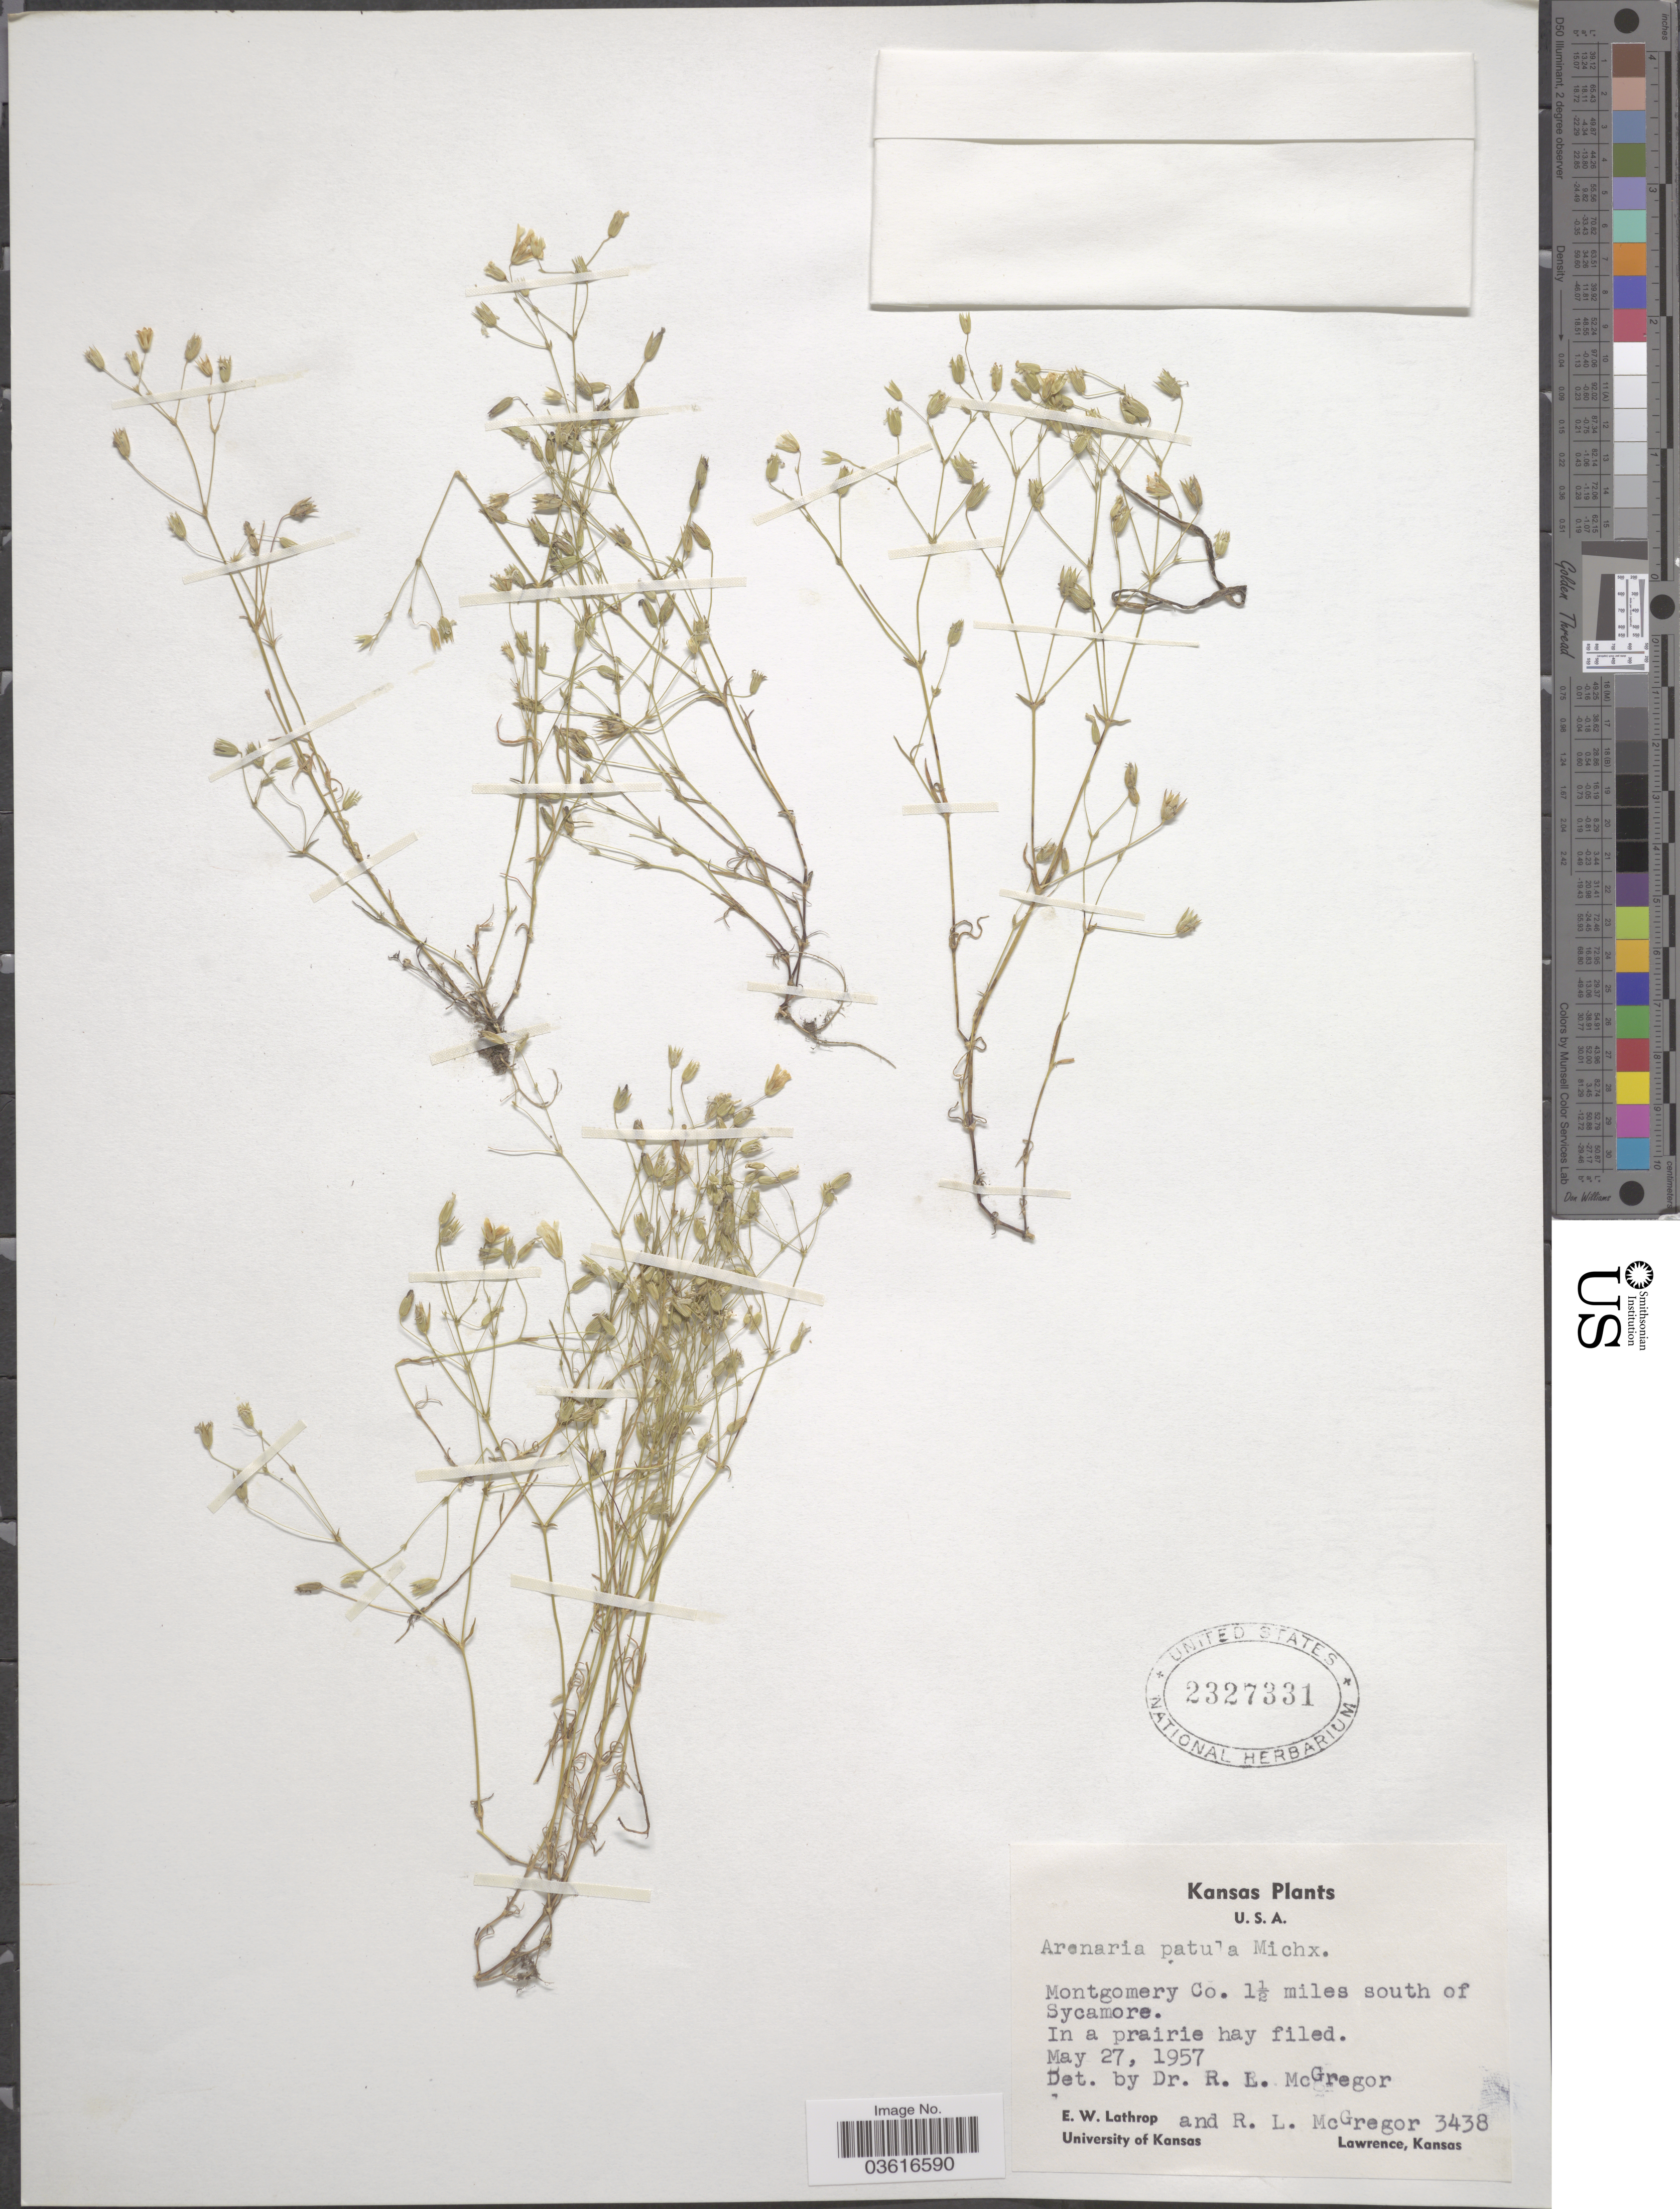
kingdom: Plantae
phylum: Tracheophyta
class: Magnoliopsida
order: Caryophyllales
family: Caryophyllaceae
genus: Minuartia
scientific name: Minuartia patula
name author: (Michx.) Mattf.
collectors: E. W. Lathrop & R. McGregor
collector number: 3438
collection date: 1957-05-27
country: United States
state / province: Kansas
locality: Montgomery Co. 1½ miles south of Sycamore.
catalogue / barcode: US 2327331